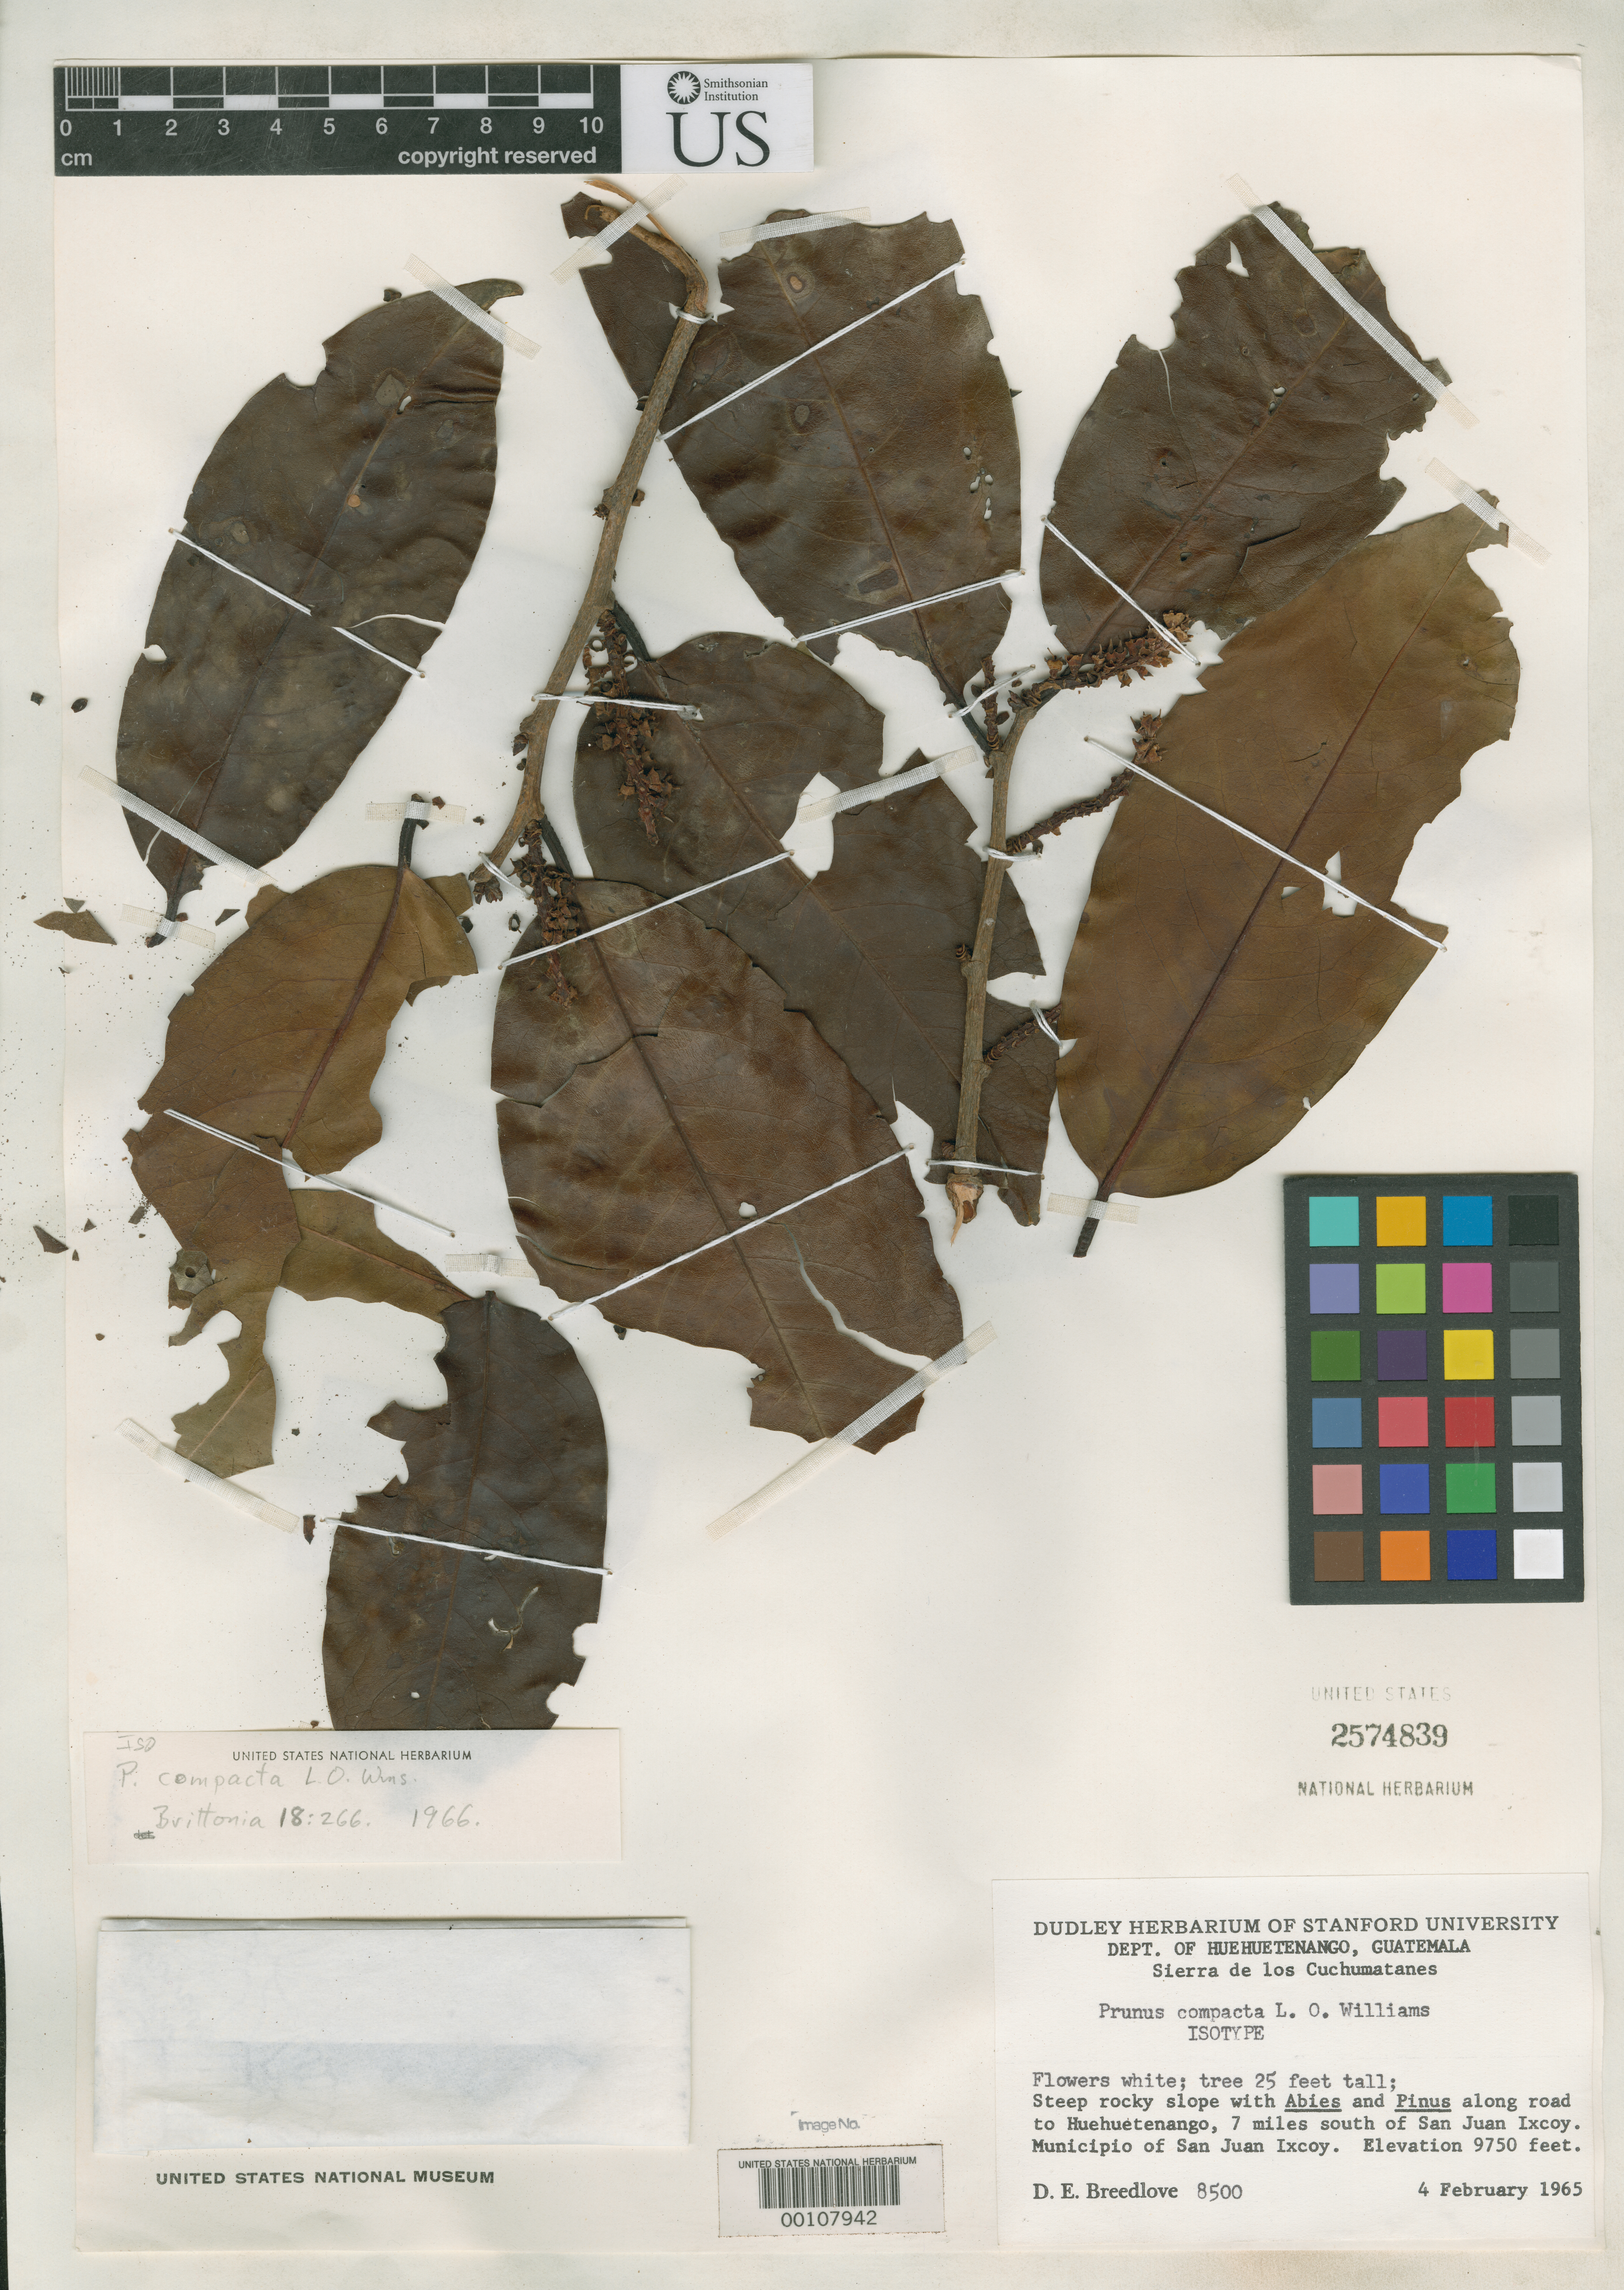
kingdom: Plantae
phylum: Tracheophyta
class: Magnoliopsida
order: Rosales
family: Rosaceae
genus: Prunus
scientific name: Prunus compacta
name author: L.O. Williams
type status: Isotype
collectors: D. E. Breedlove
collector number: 8500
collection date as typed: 04 Feb 1965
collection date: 1965-02-04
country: Guatemala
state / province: Huehuetenango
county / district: San Juan Ixcoy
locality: Along road to Huehuetenango, 7 mi. S of San Juan Ixcoy.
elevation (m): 2972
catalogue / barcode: US 2574839